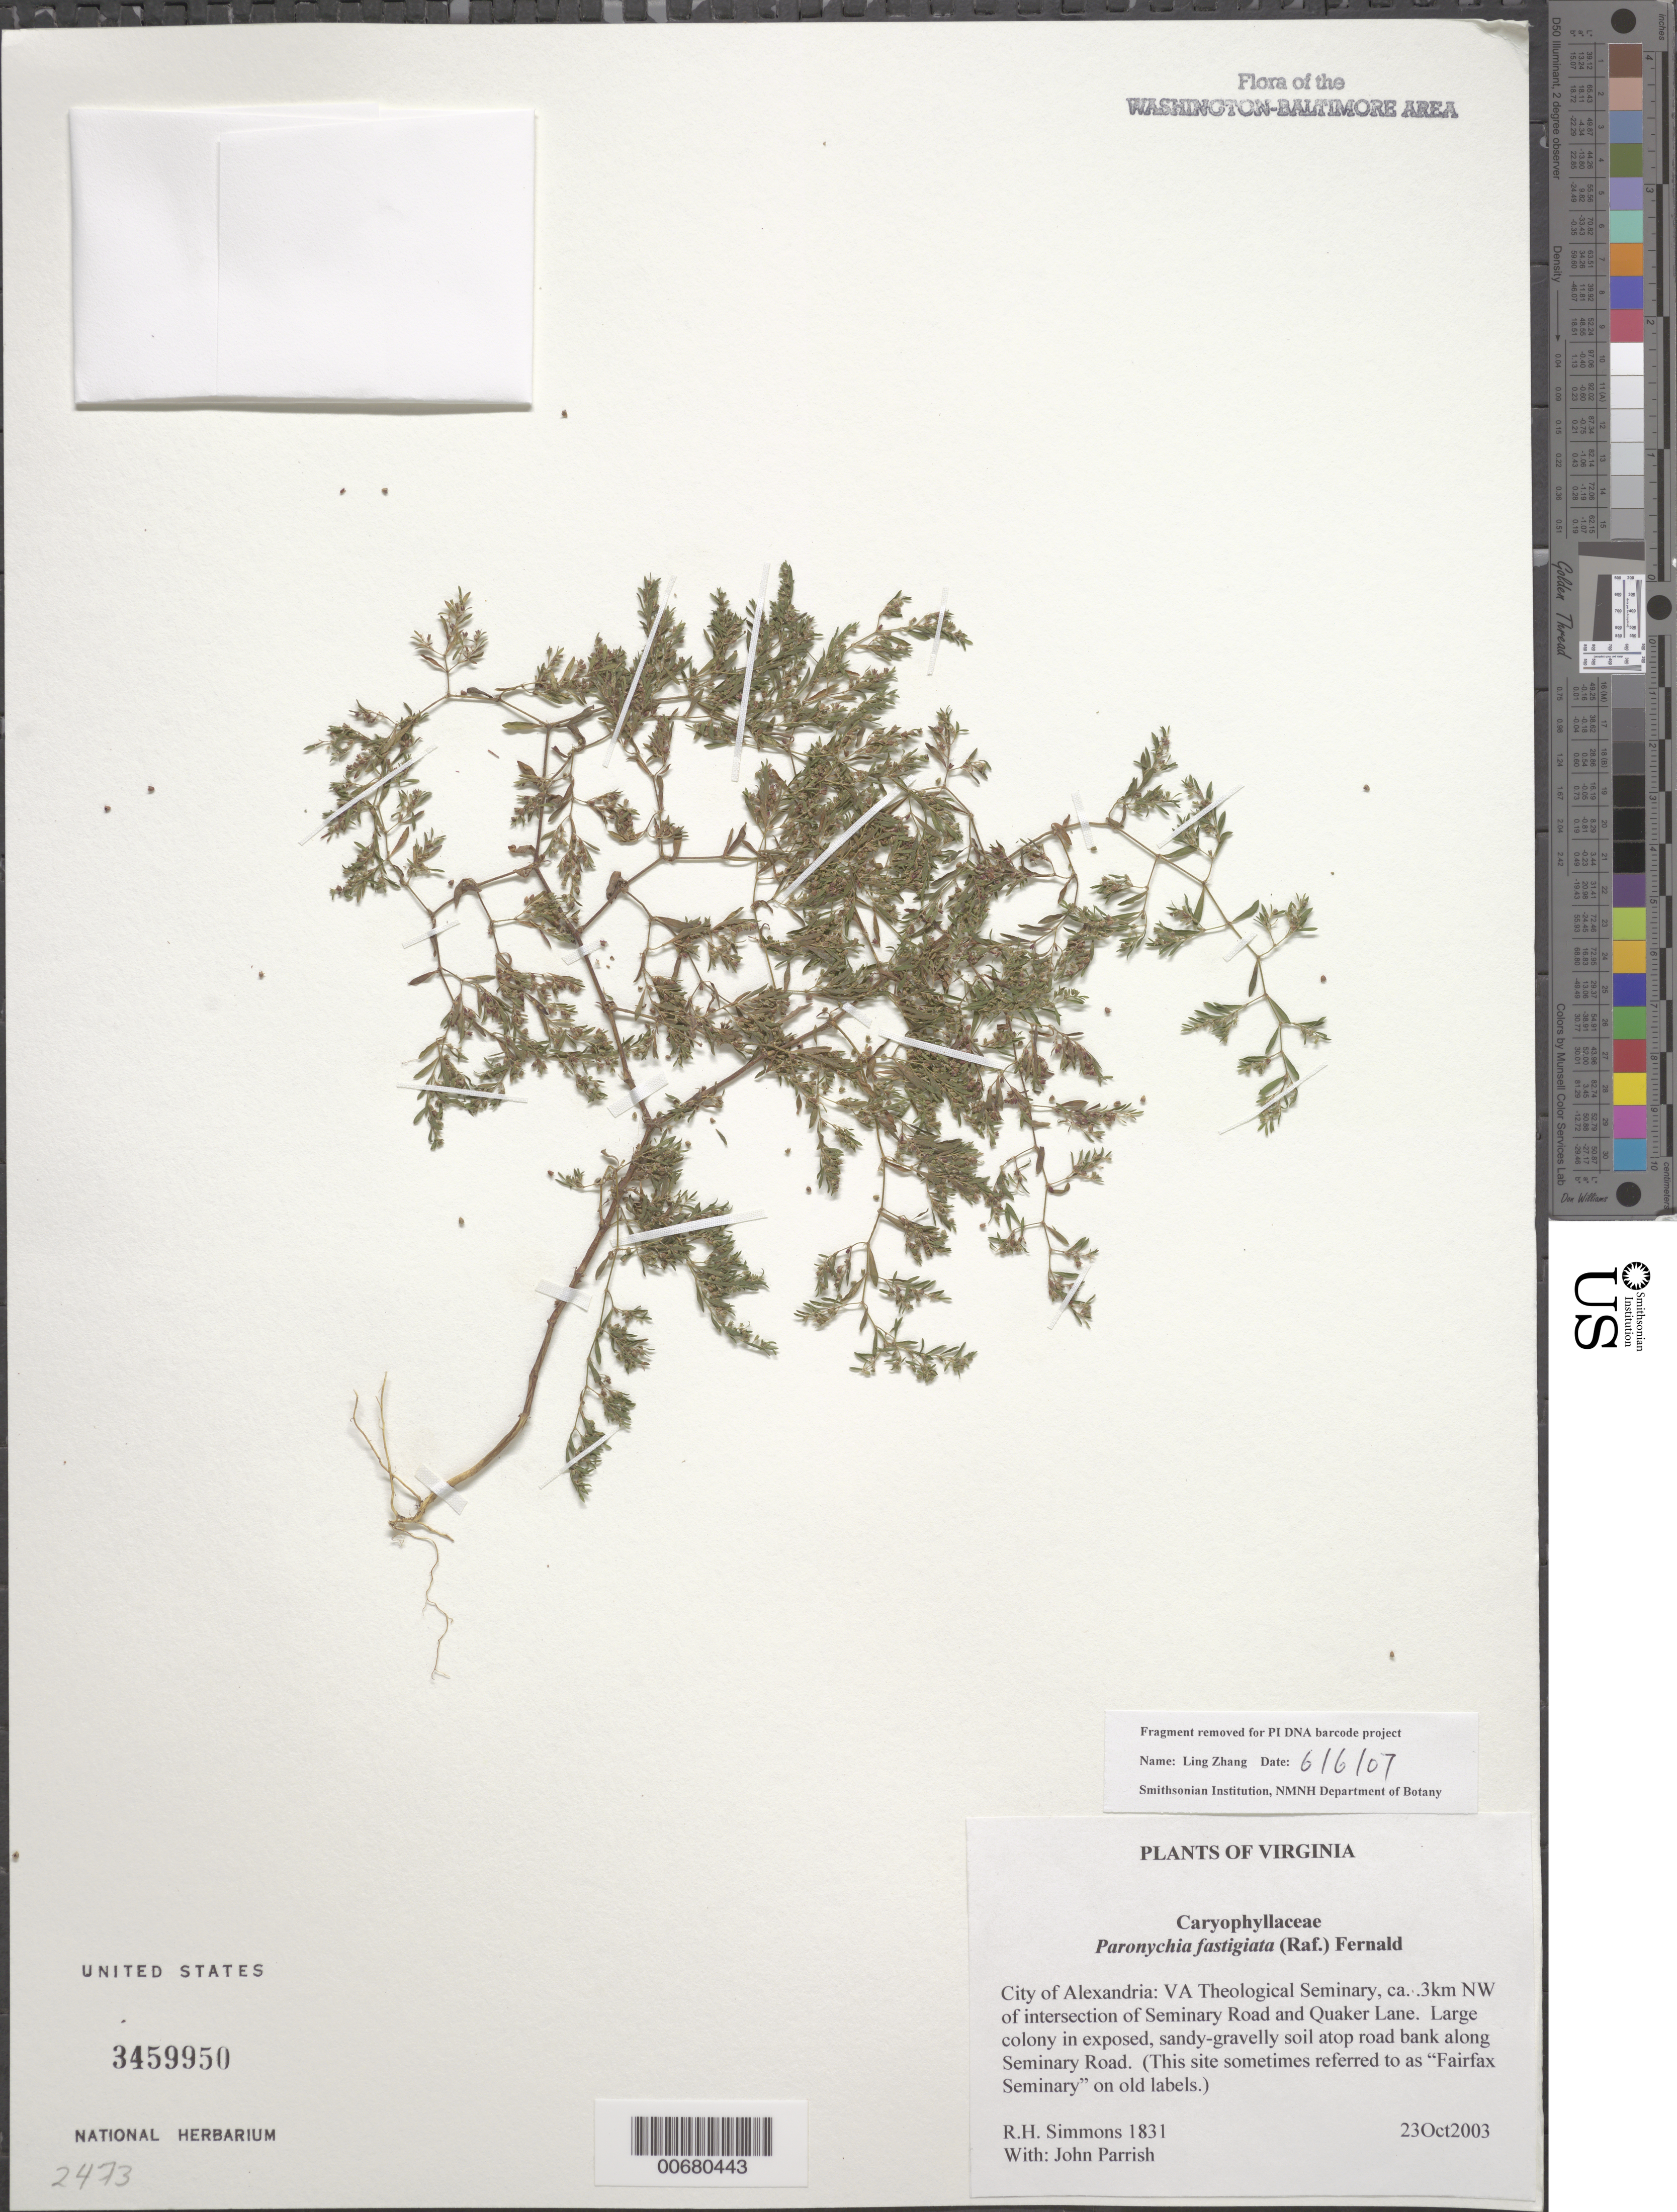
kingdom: Plantae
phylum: Tracheophyta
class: Magnoliopsida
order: Caryophyllales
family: Caryophyllaceae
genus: Paronychia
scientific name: Paronychia fastigiata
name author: (Raf.) Fernald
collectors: R. H. Simmons & J. Parrish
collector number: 1831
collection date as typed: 23 Oct 2003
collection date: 2003-10-23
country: United States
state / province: Virginia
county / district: City of Alexandria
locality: VA Theological Seminary, ca. 0.3 km NW of intersection of Seminary Road and Quaker Lane.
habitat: Large colony in exposed, sandy-gravelly soil atop road bank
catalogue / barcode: US 3459950